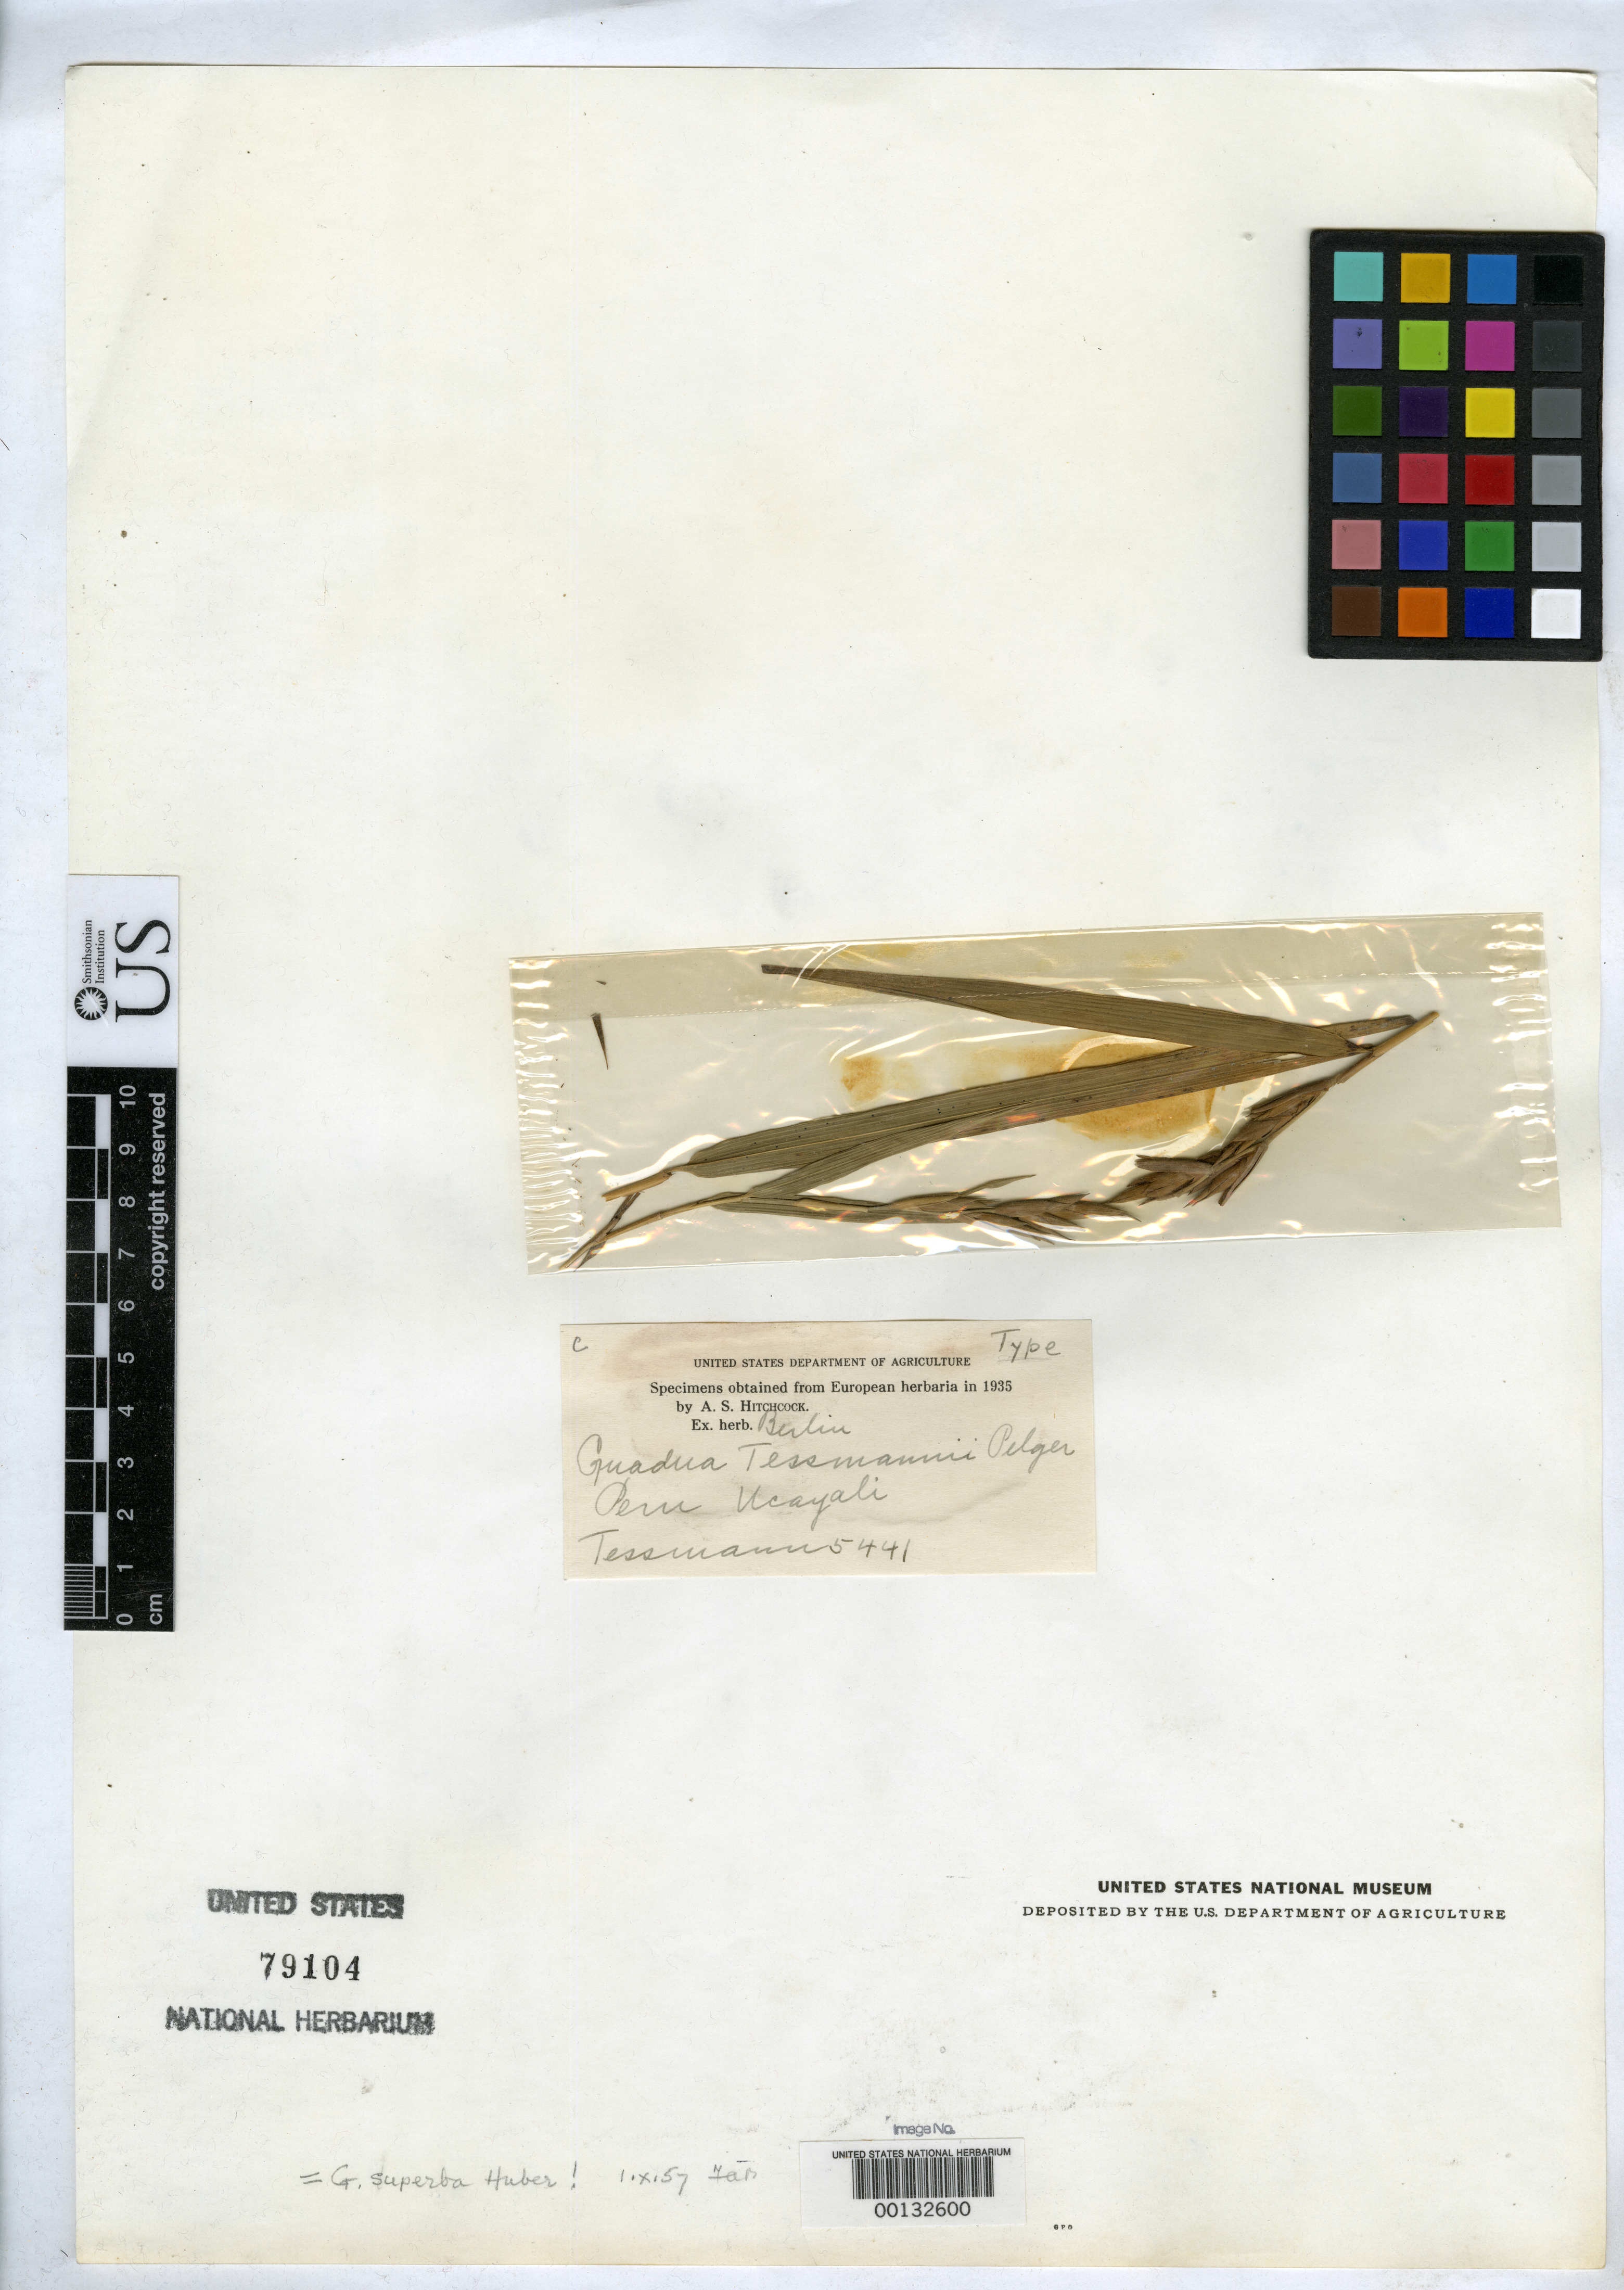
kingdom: Plantae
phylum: Tracheophyta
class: Liliopsida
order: Poales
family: Poaceae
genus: Guadua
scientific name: Guadua tessmannii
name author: Pilg.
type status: Isolectotype Fragment; Type Fragment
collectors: G. Tessmann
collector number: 5441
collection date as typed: Oct 1925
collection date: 1925-10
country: Peru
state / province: Loreto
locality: Yarina Cocha, Rio Ucayali.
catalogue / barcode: US 79104